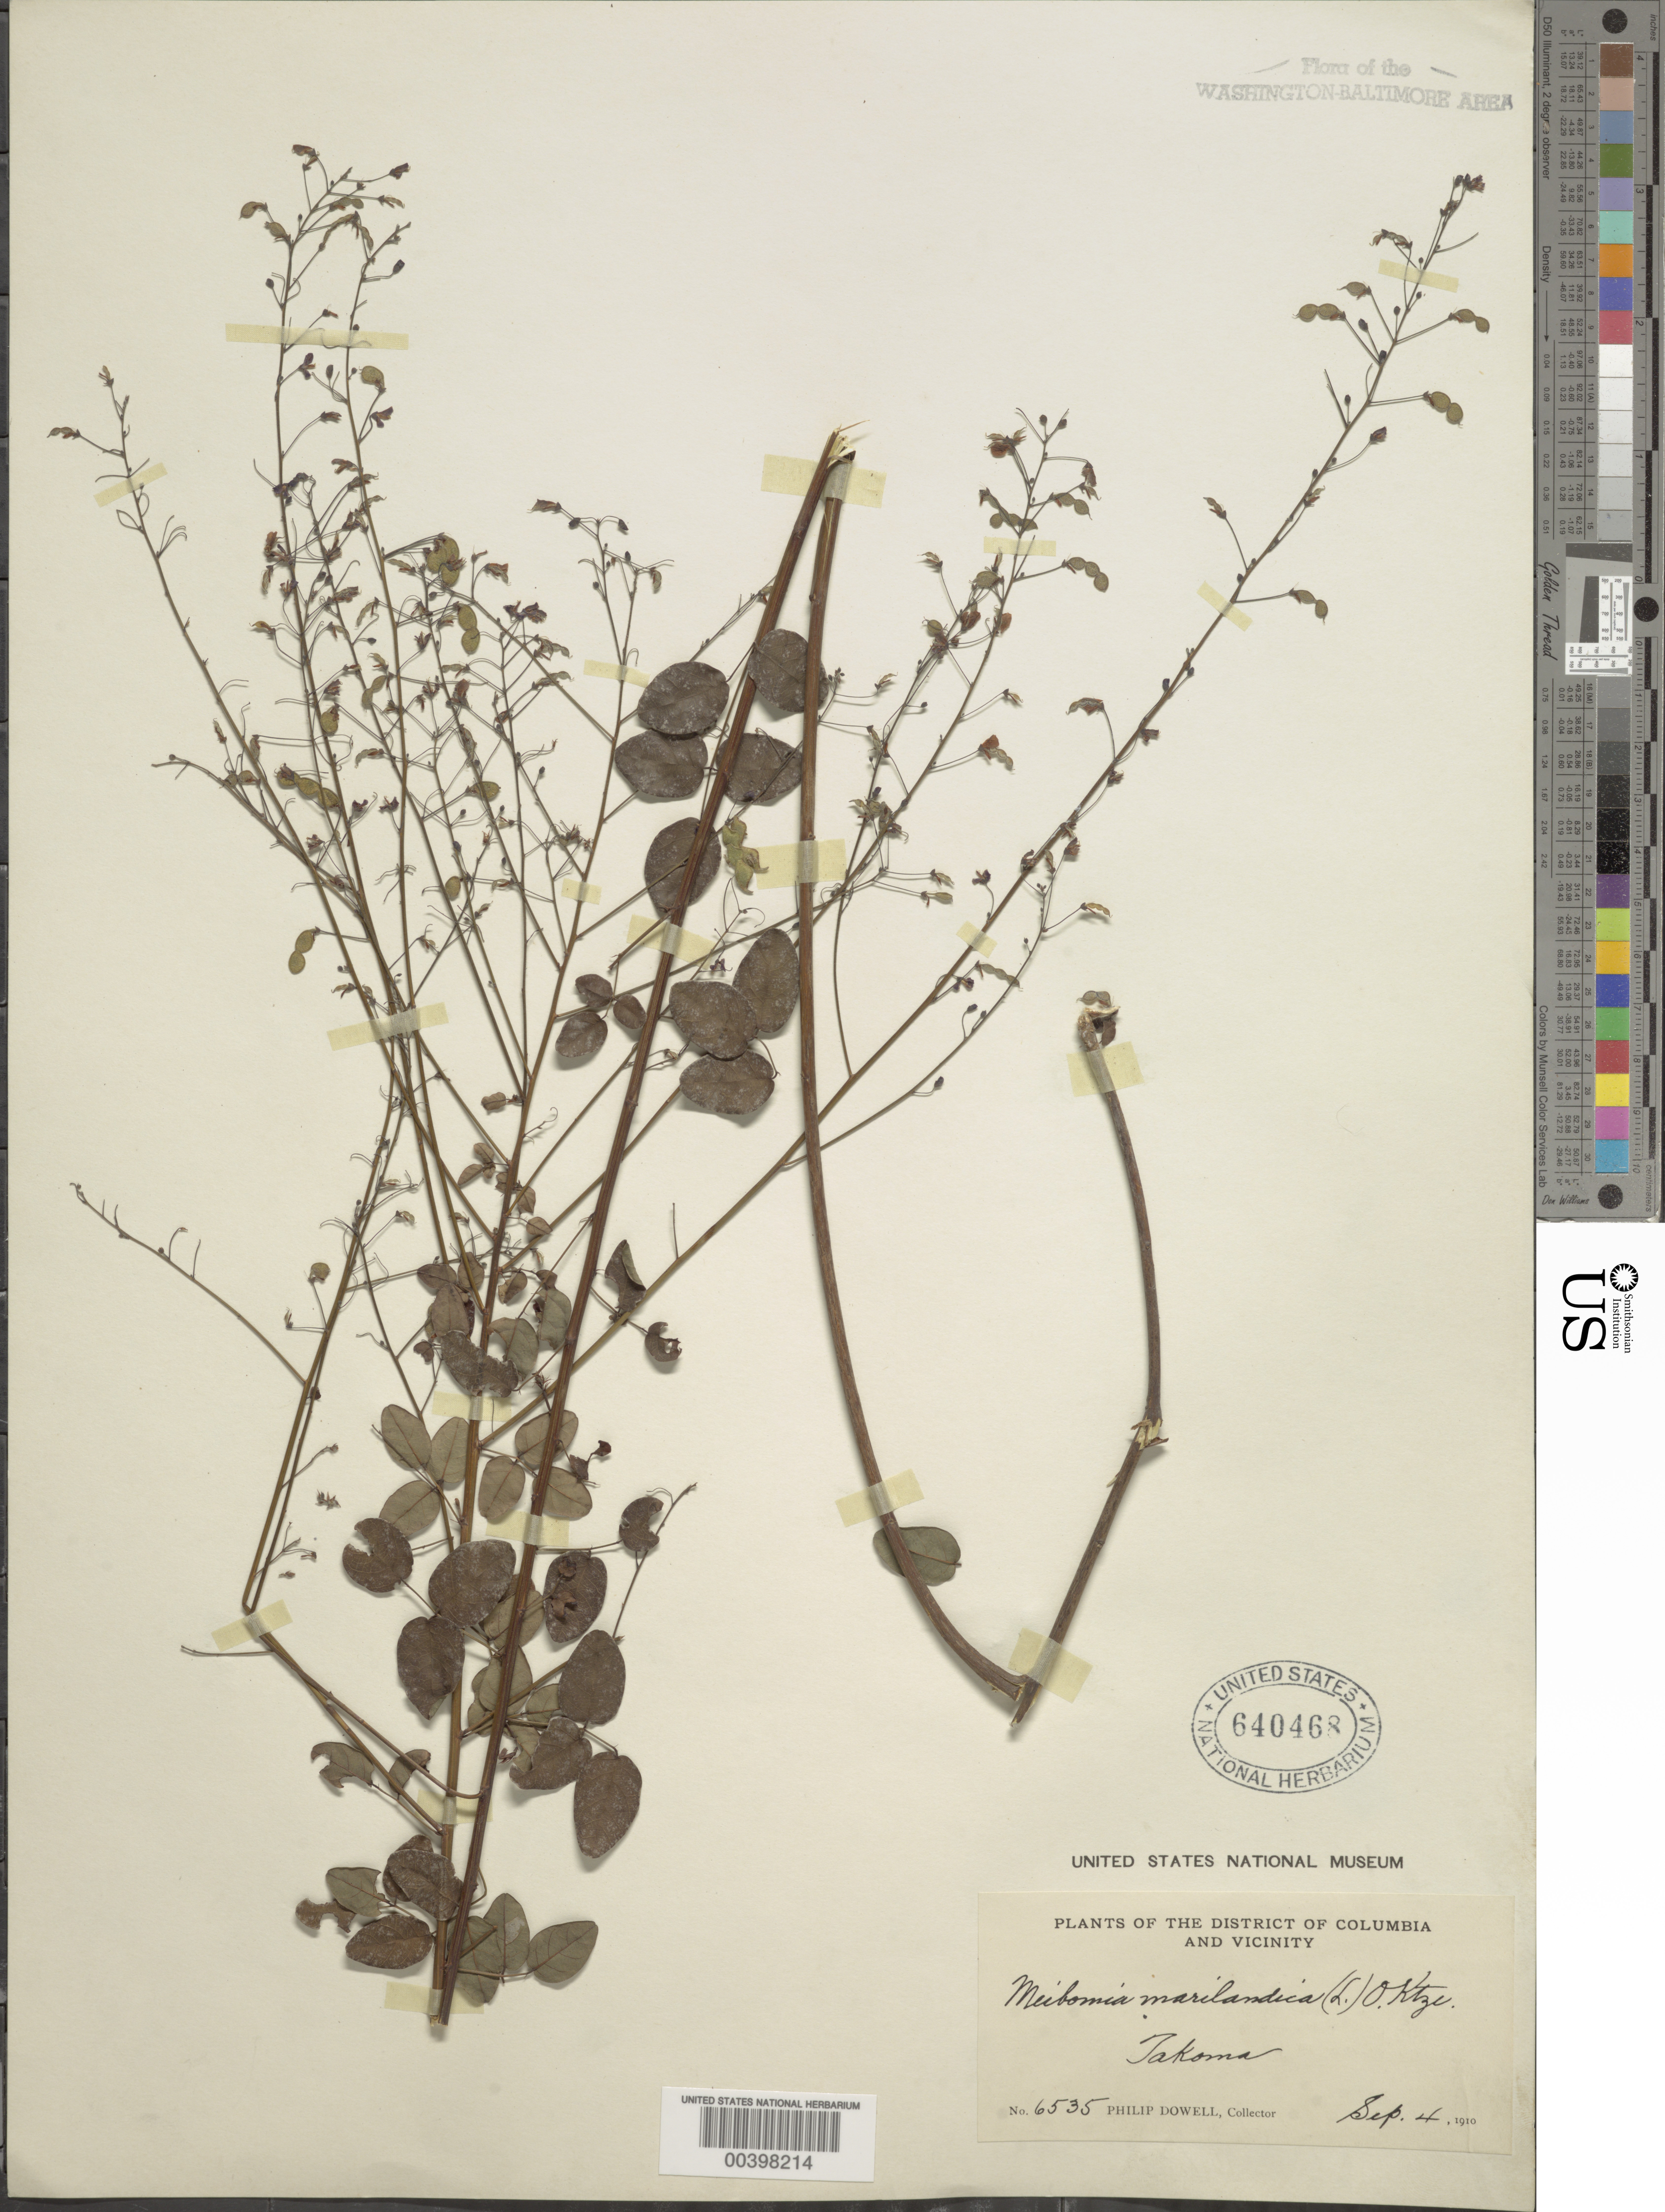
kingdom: Plantae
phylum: Tracheophyta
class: Magnoliopsida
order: Fabales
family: Fabaceae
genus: Desmodium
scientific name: Desmodium marilandicum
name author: Darl.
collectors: P. Dowell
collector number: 6535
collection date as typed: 04 Sep 1910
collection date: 1910-09-04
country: United States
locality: Takoma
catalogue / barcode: US 640468